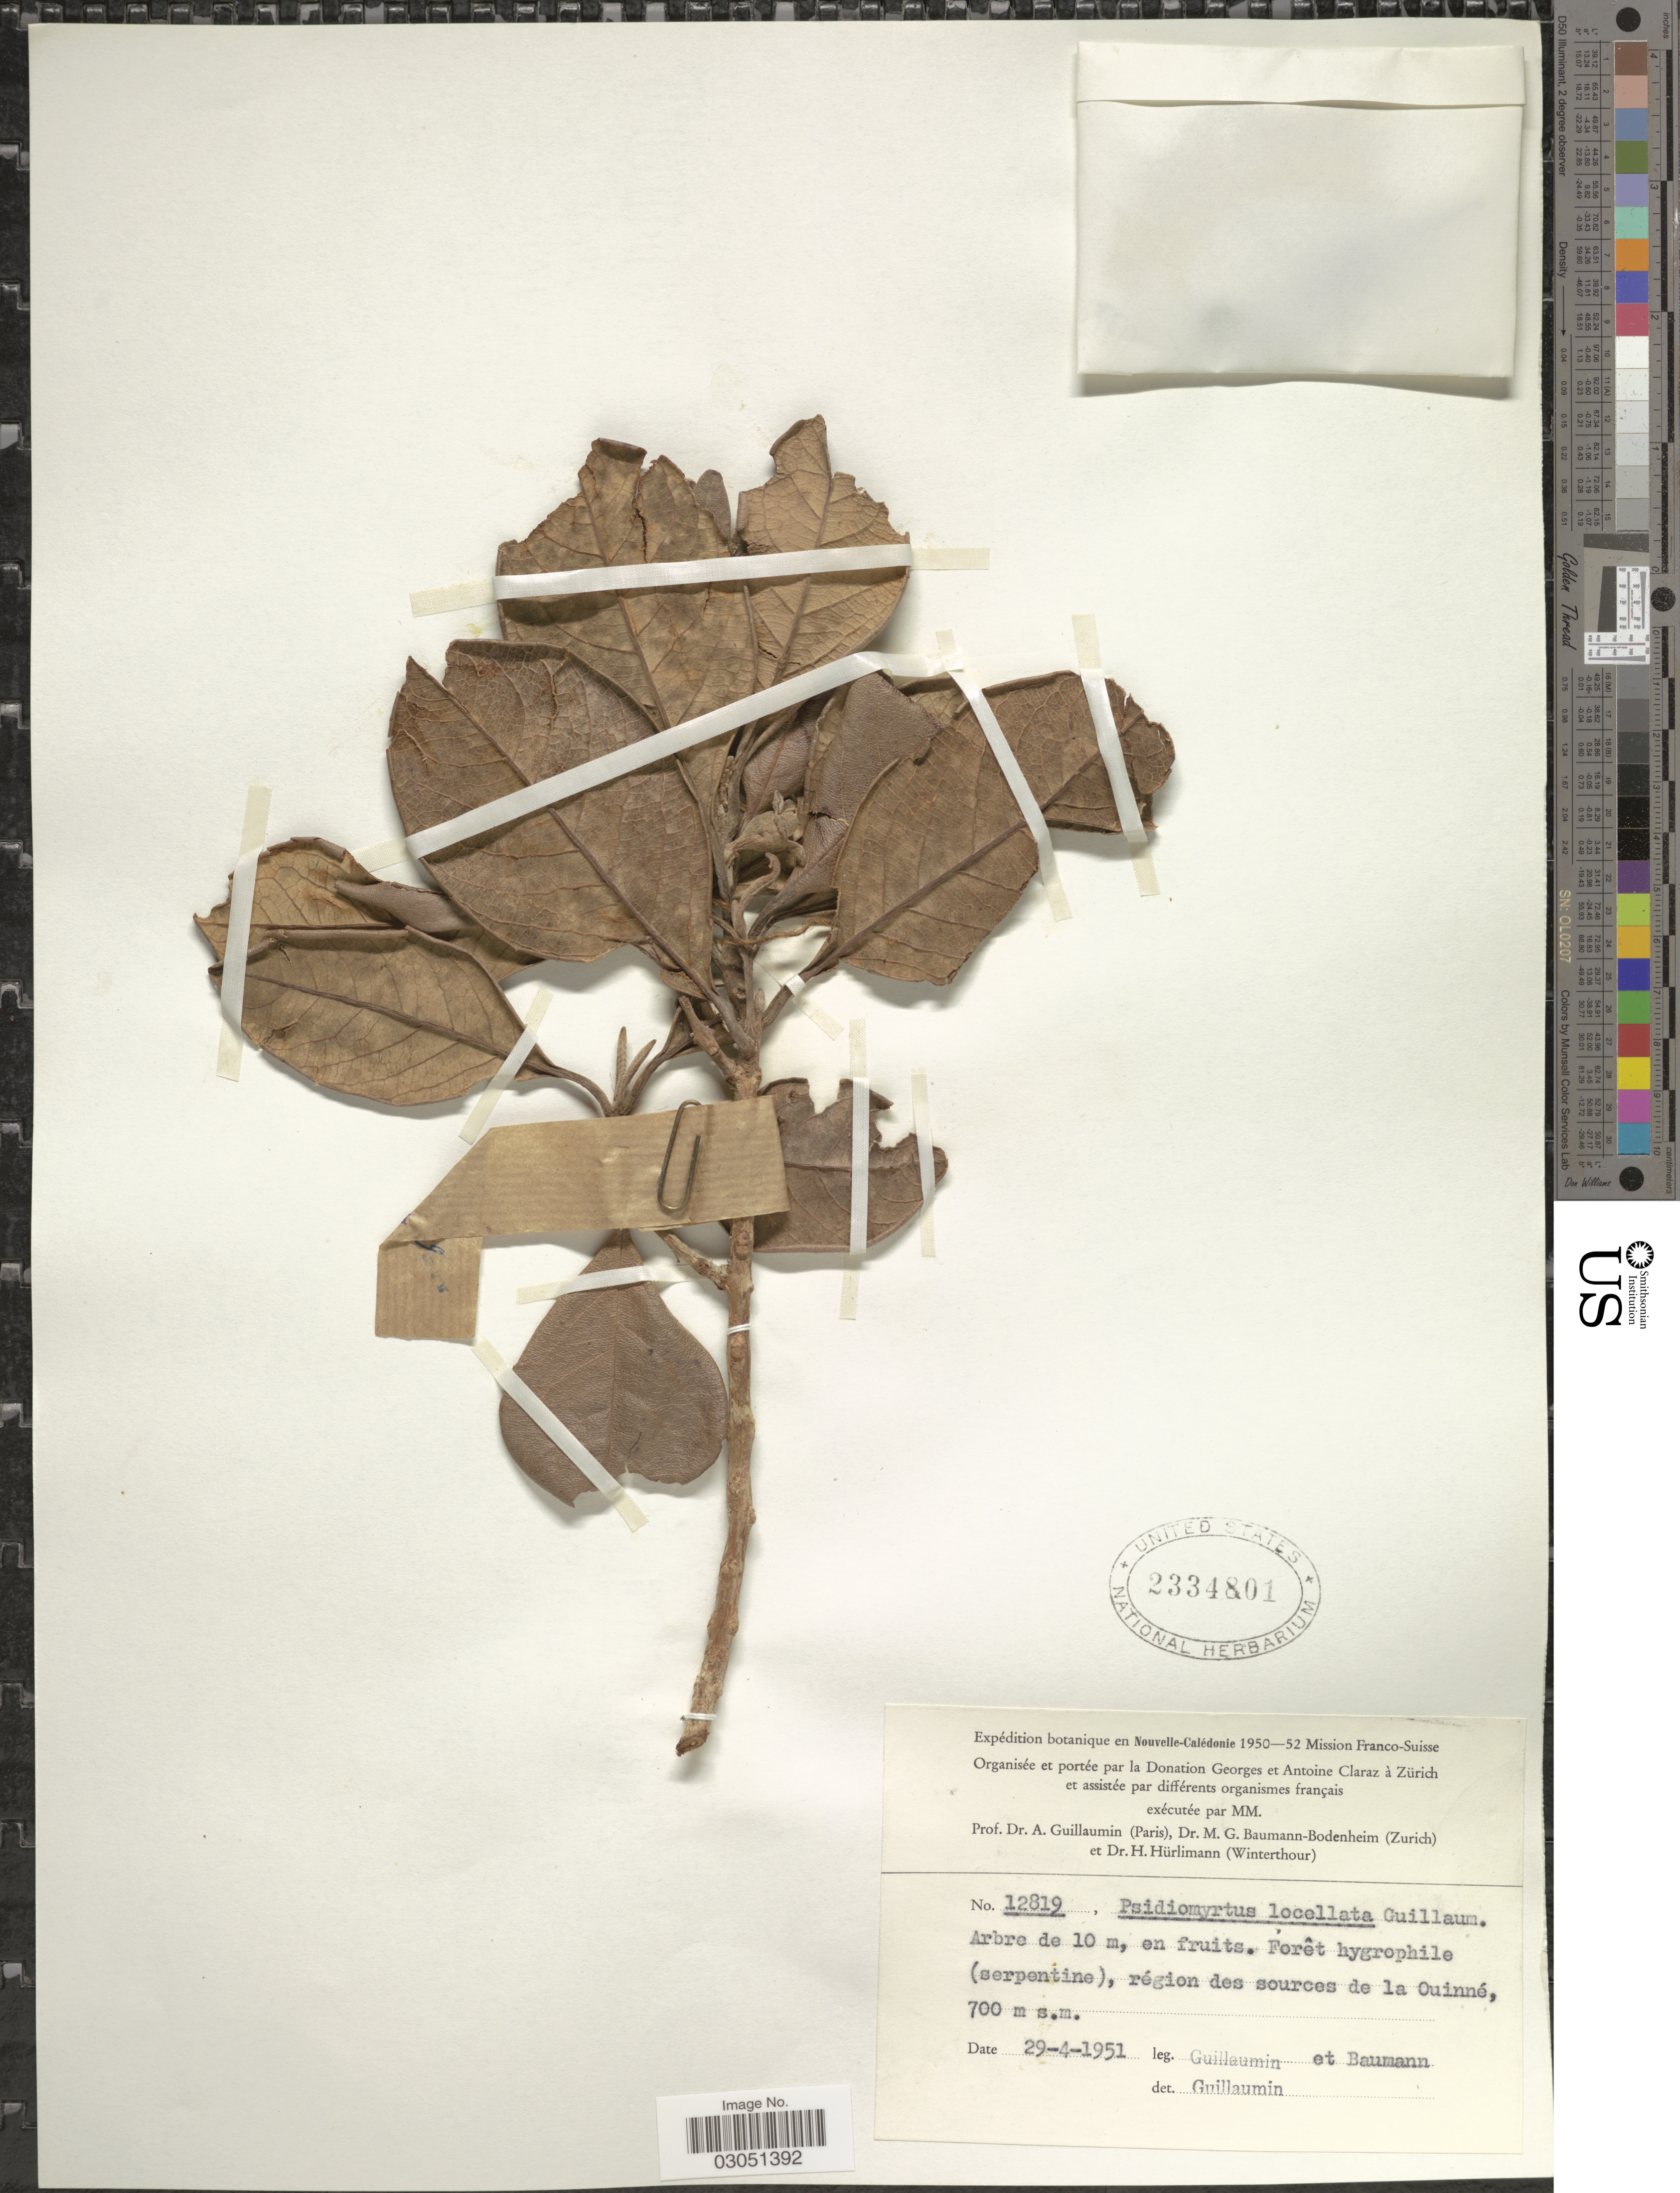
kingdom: Plantae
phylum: Tracheophyta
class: Magnoliopsida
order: Myrtales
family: Myrtaceae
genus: Rhodomyrtus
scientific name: Rhodomyrtus locellata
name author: (Guillaumin) Burret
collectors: A. Guillaumin & M. G. Baumann-Bodenheim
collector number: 12819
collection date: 1951-04-29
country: New Caledonia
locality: Nouvelle-Calédonie, Forêt hygrophile (serpentine), région des sources de la Ouinné.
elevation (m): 700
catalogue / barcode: US 2334801